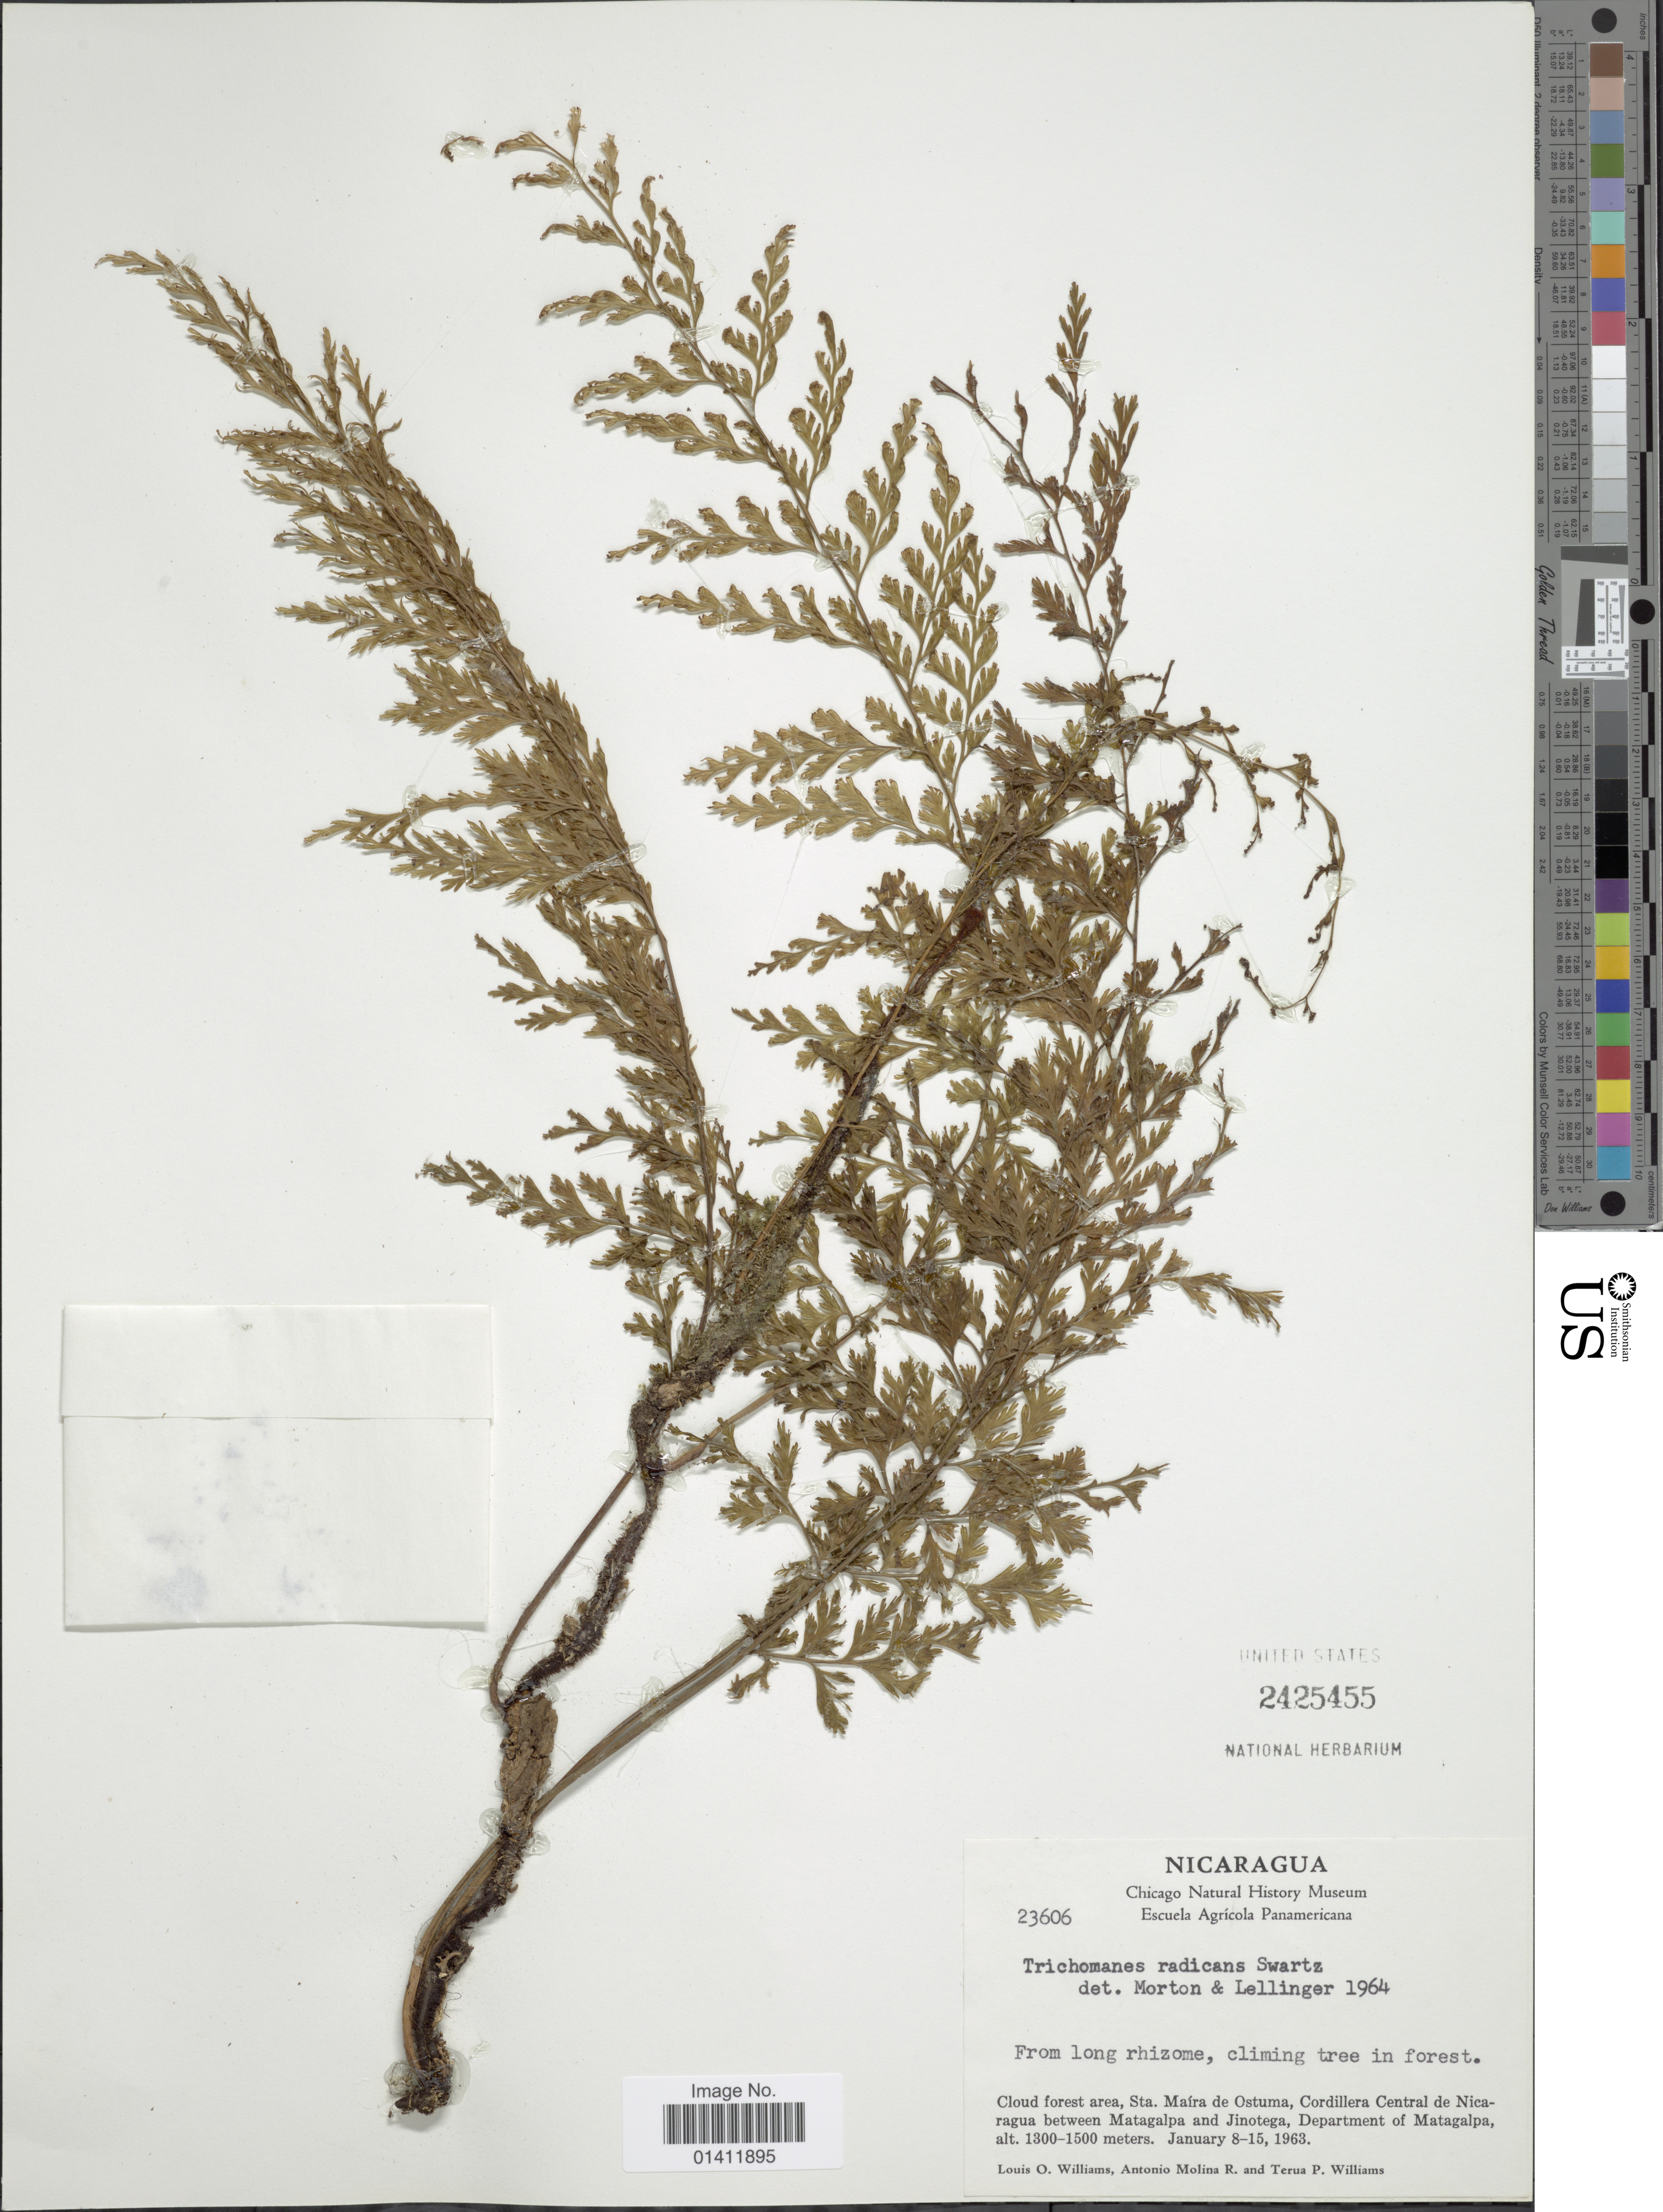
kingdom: Plantae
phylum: Tracheophyta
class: Polypodiopsida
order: Hymenophyllales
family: Hymenophyllaceae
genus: Vandenboschia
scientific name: Vandenboschia radicans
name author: (Sw.) Copel.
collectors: L. O. Williams, A. Molina R. & T. P. Williams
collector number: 23606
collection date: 1963-01-08/1963-01-15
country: Nicaragua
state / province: Matagalpa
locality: Cloud forest area, Sta. Maria de Ostuma, Cordillera Central de Nicaragua between Matagalpa and Jinotega, Department of Matagalpa.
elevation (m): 1300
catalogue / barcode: US 2425455